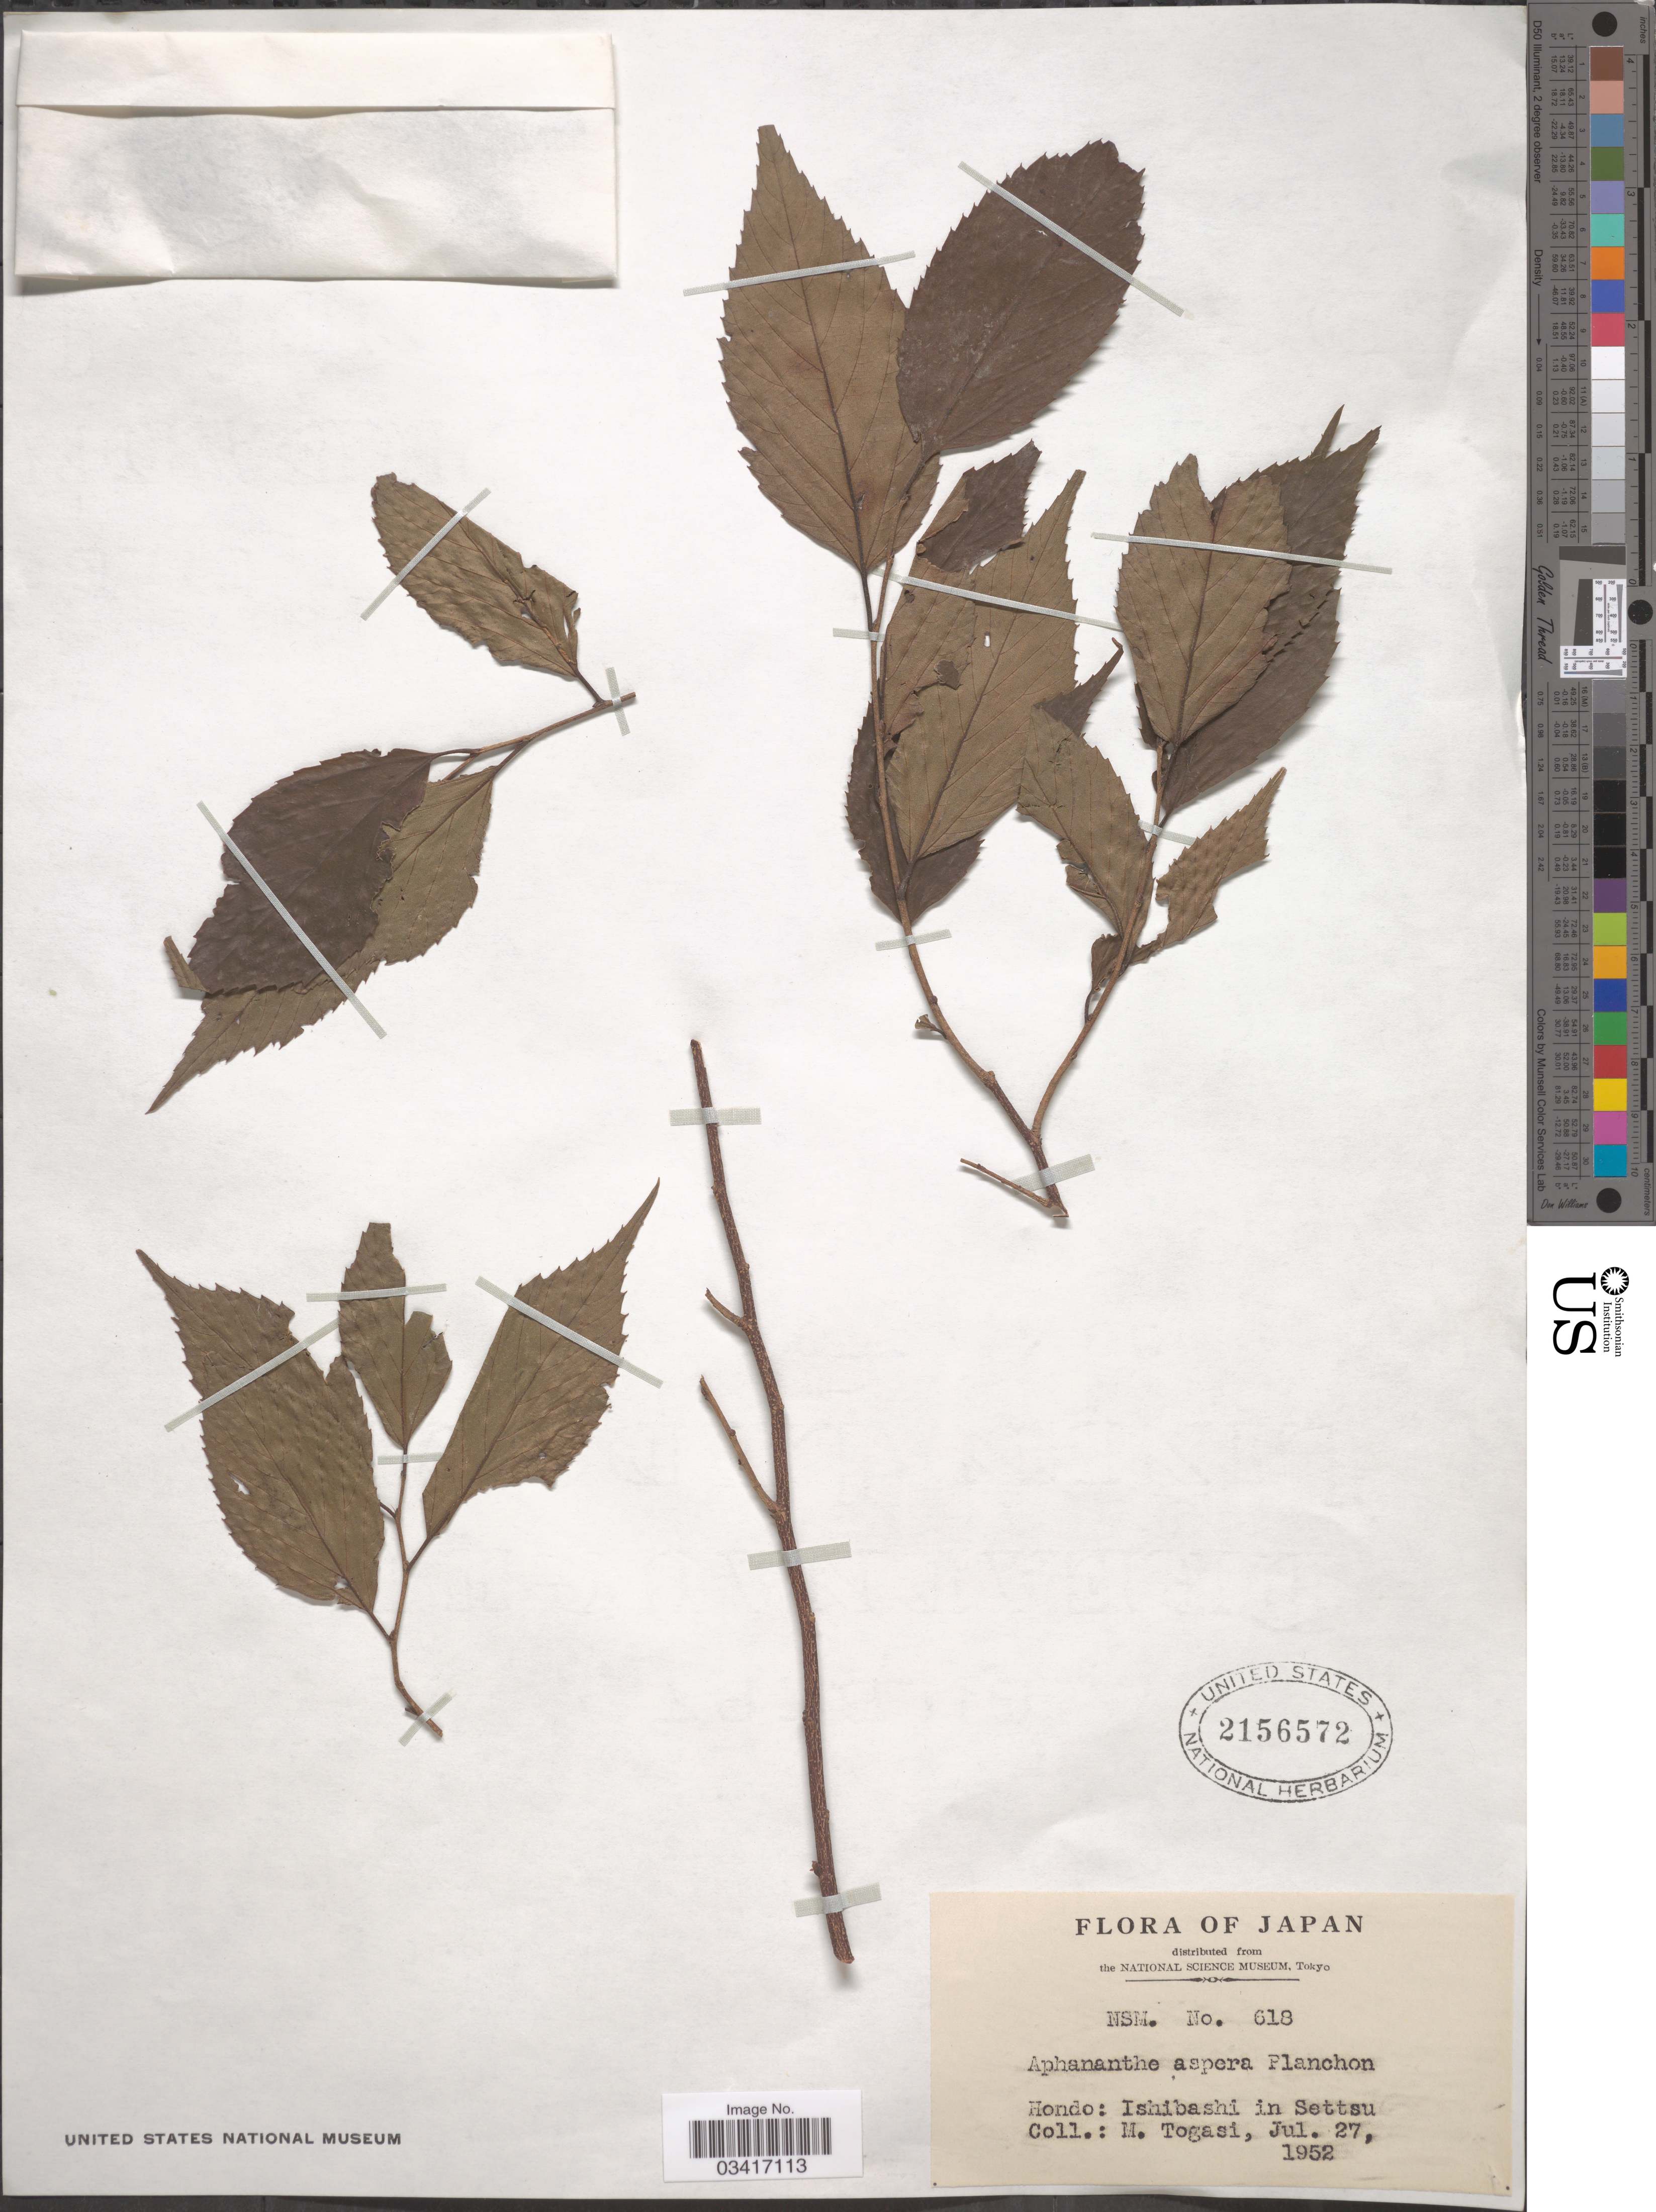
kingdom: Plantae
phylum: Tracheophyta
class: Magnoliopsida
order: Rosales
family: Cannabaceae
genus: Aphananthe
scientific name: Aphananthe aspera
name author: Planch.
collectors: M. Togasi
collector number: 618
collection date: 1952-07-27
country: Japan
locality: Hondo: Ishibashi in Settsu.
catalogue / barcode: US 2156572